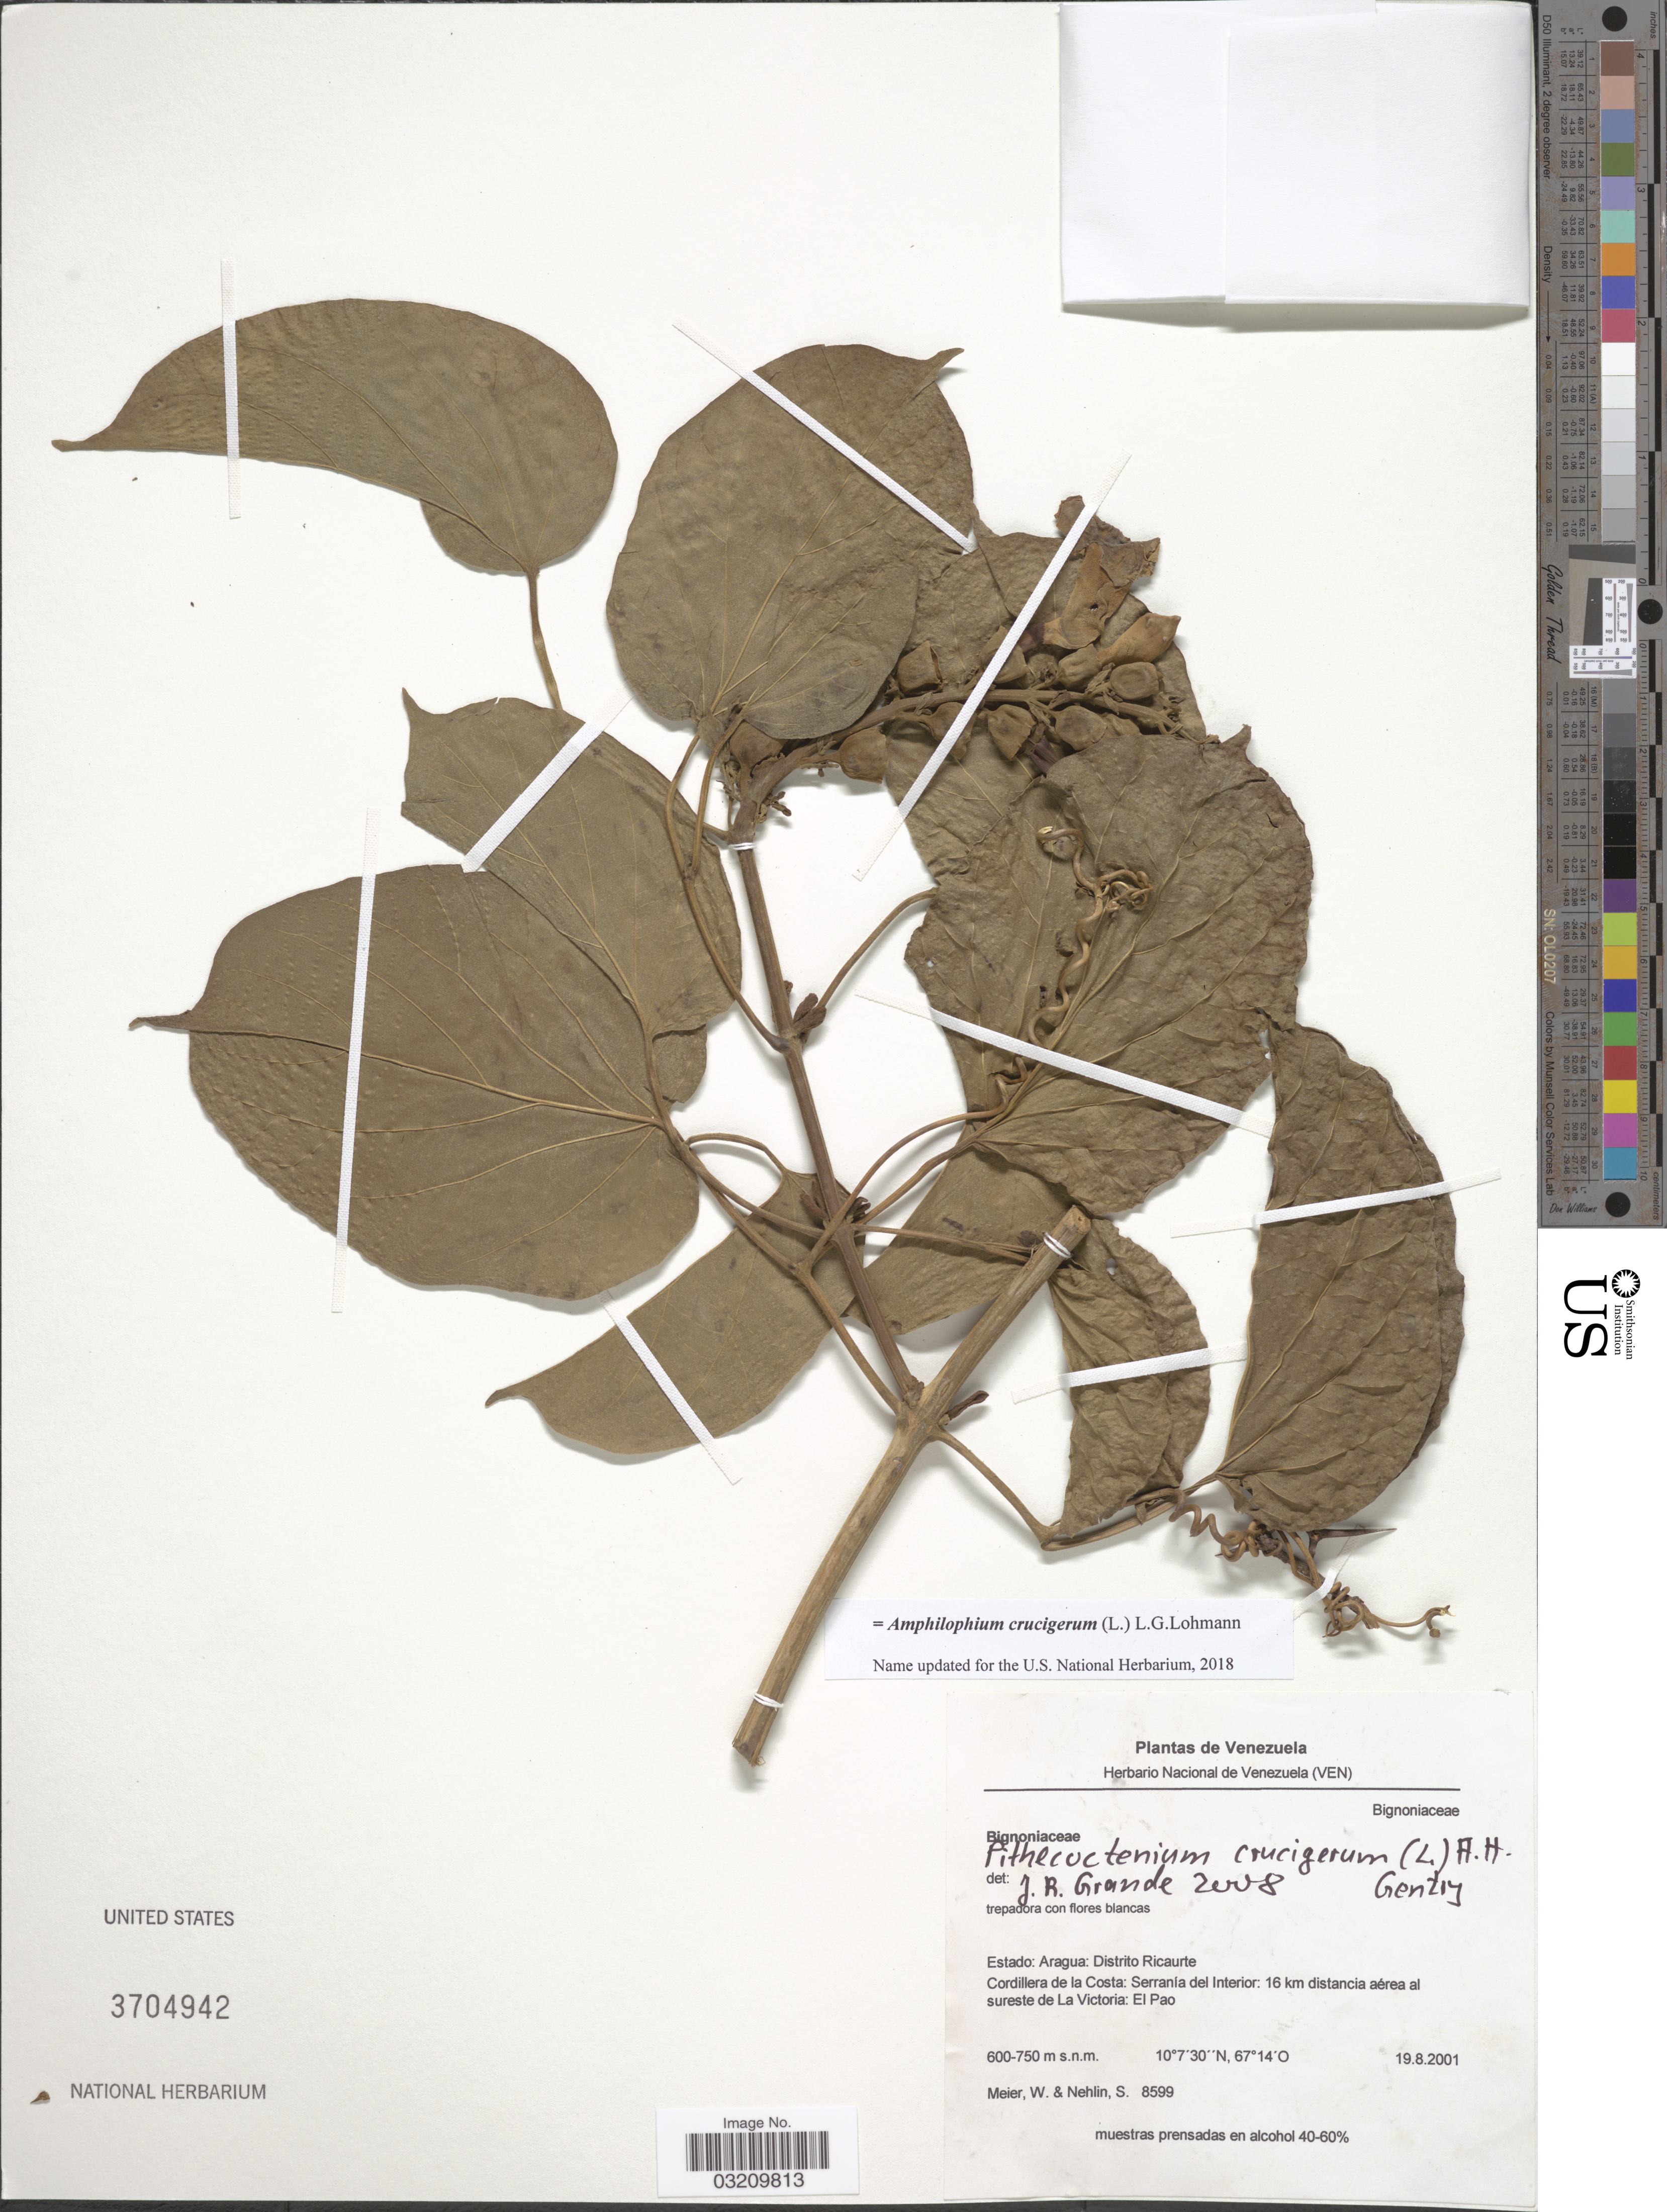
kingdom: Plantae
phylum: Tracheophyta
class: Magnoliopsida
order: Lamiales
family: Bignoniaceae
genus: Amphilophium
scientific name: Amphilophium crucigerum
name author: (L.) L.G. Lohmann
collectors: W. Meier & S. Nehlin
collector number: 8599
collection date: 2001-08-19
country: Venezuela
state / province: Aragua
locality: Distrito Ricaurte. Cordillera de la Costa: Serranía del Interior: 16 km distancia aérea al sureste de La Victoria: El Pao.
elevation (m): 600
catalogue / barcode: US 3704942